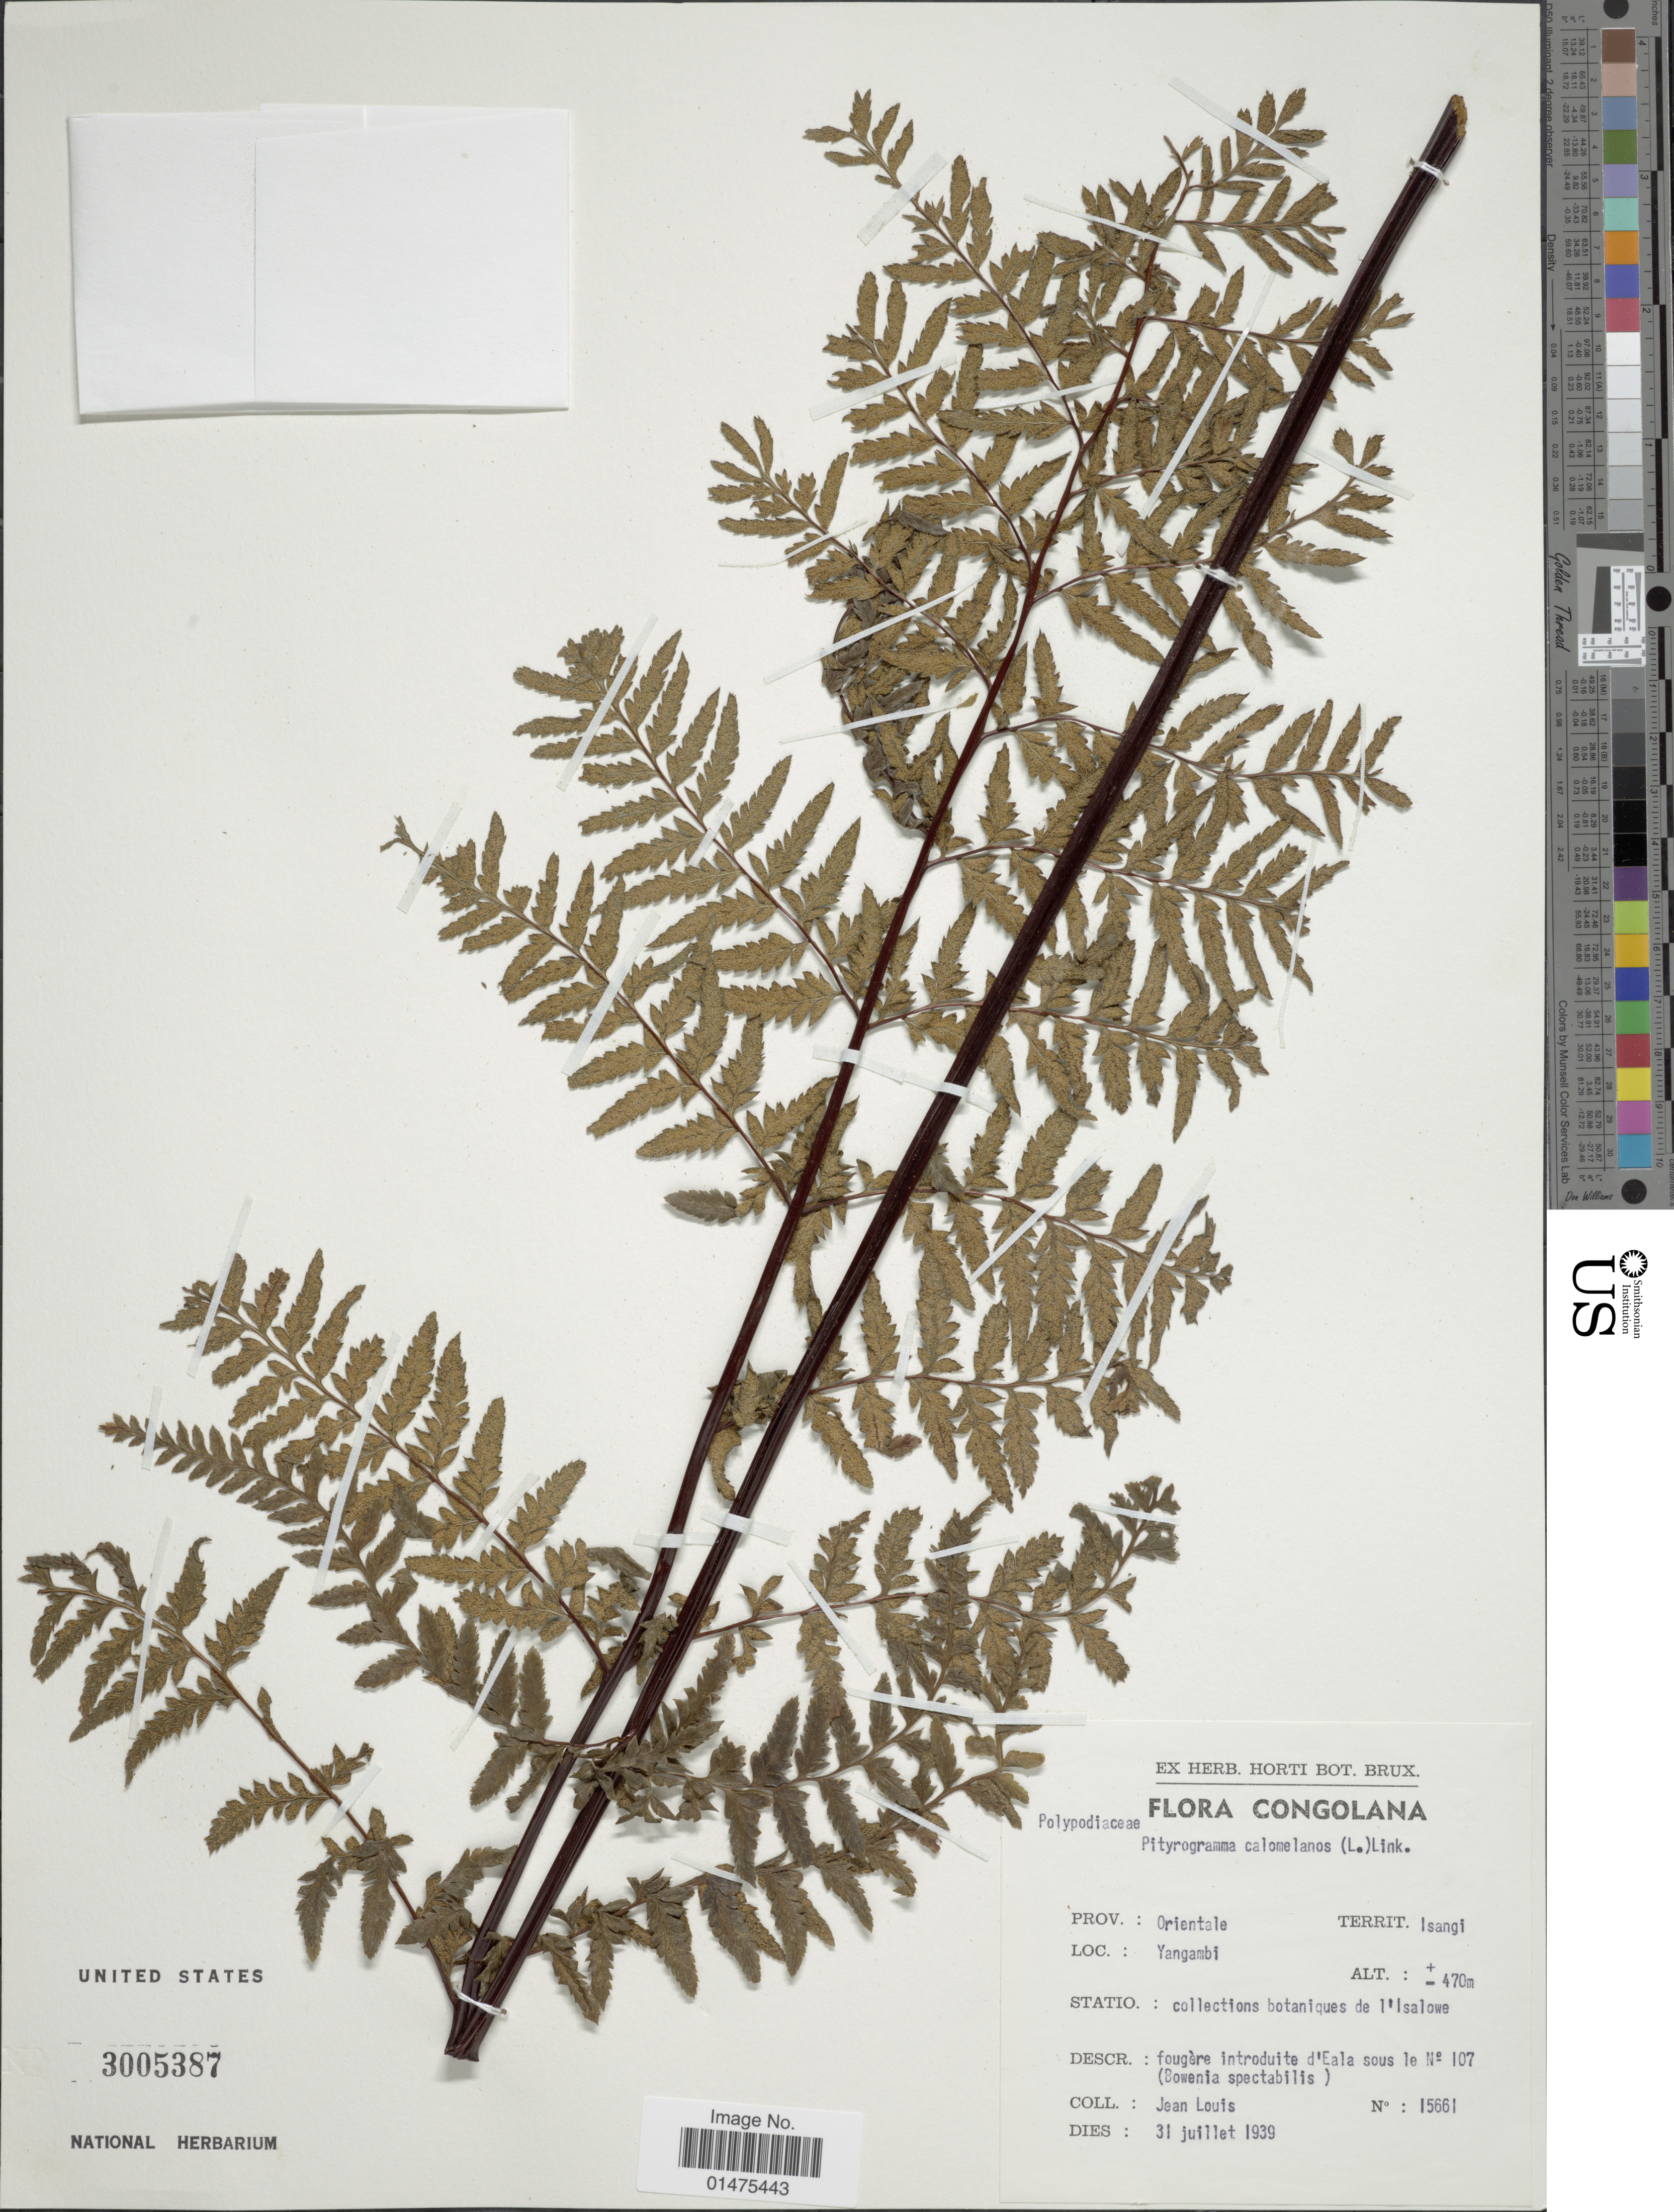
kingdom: Plantae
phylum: Tracheophyta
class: Polypodiopsida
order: Polypodiales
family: Pteridaceae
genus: Pityrogramma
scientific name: Pityrogramma calomelanos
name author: (L.) Link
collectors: J. Louis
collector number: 15661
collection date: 1939-07-31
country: Congo, Democratic Republic of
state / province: Tshopo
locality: Territ. Isangi, Yangambi, collections botaniques de l'lsalowe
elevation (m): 470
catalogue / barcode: US 3005387